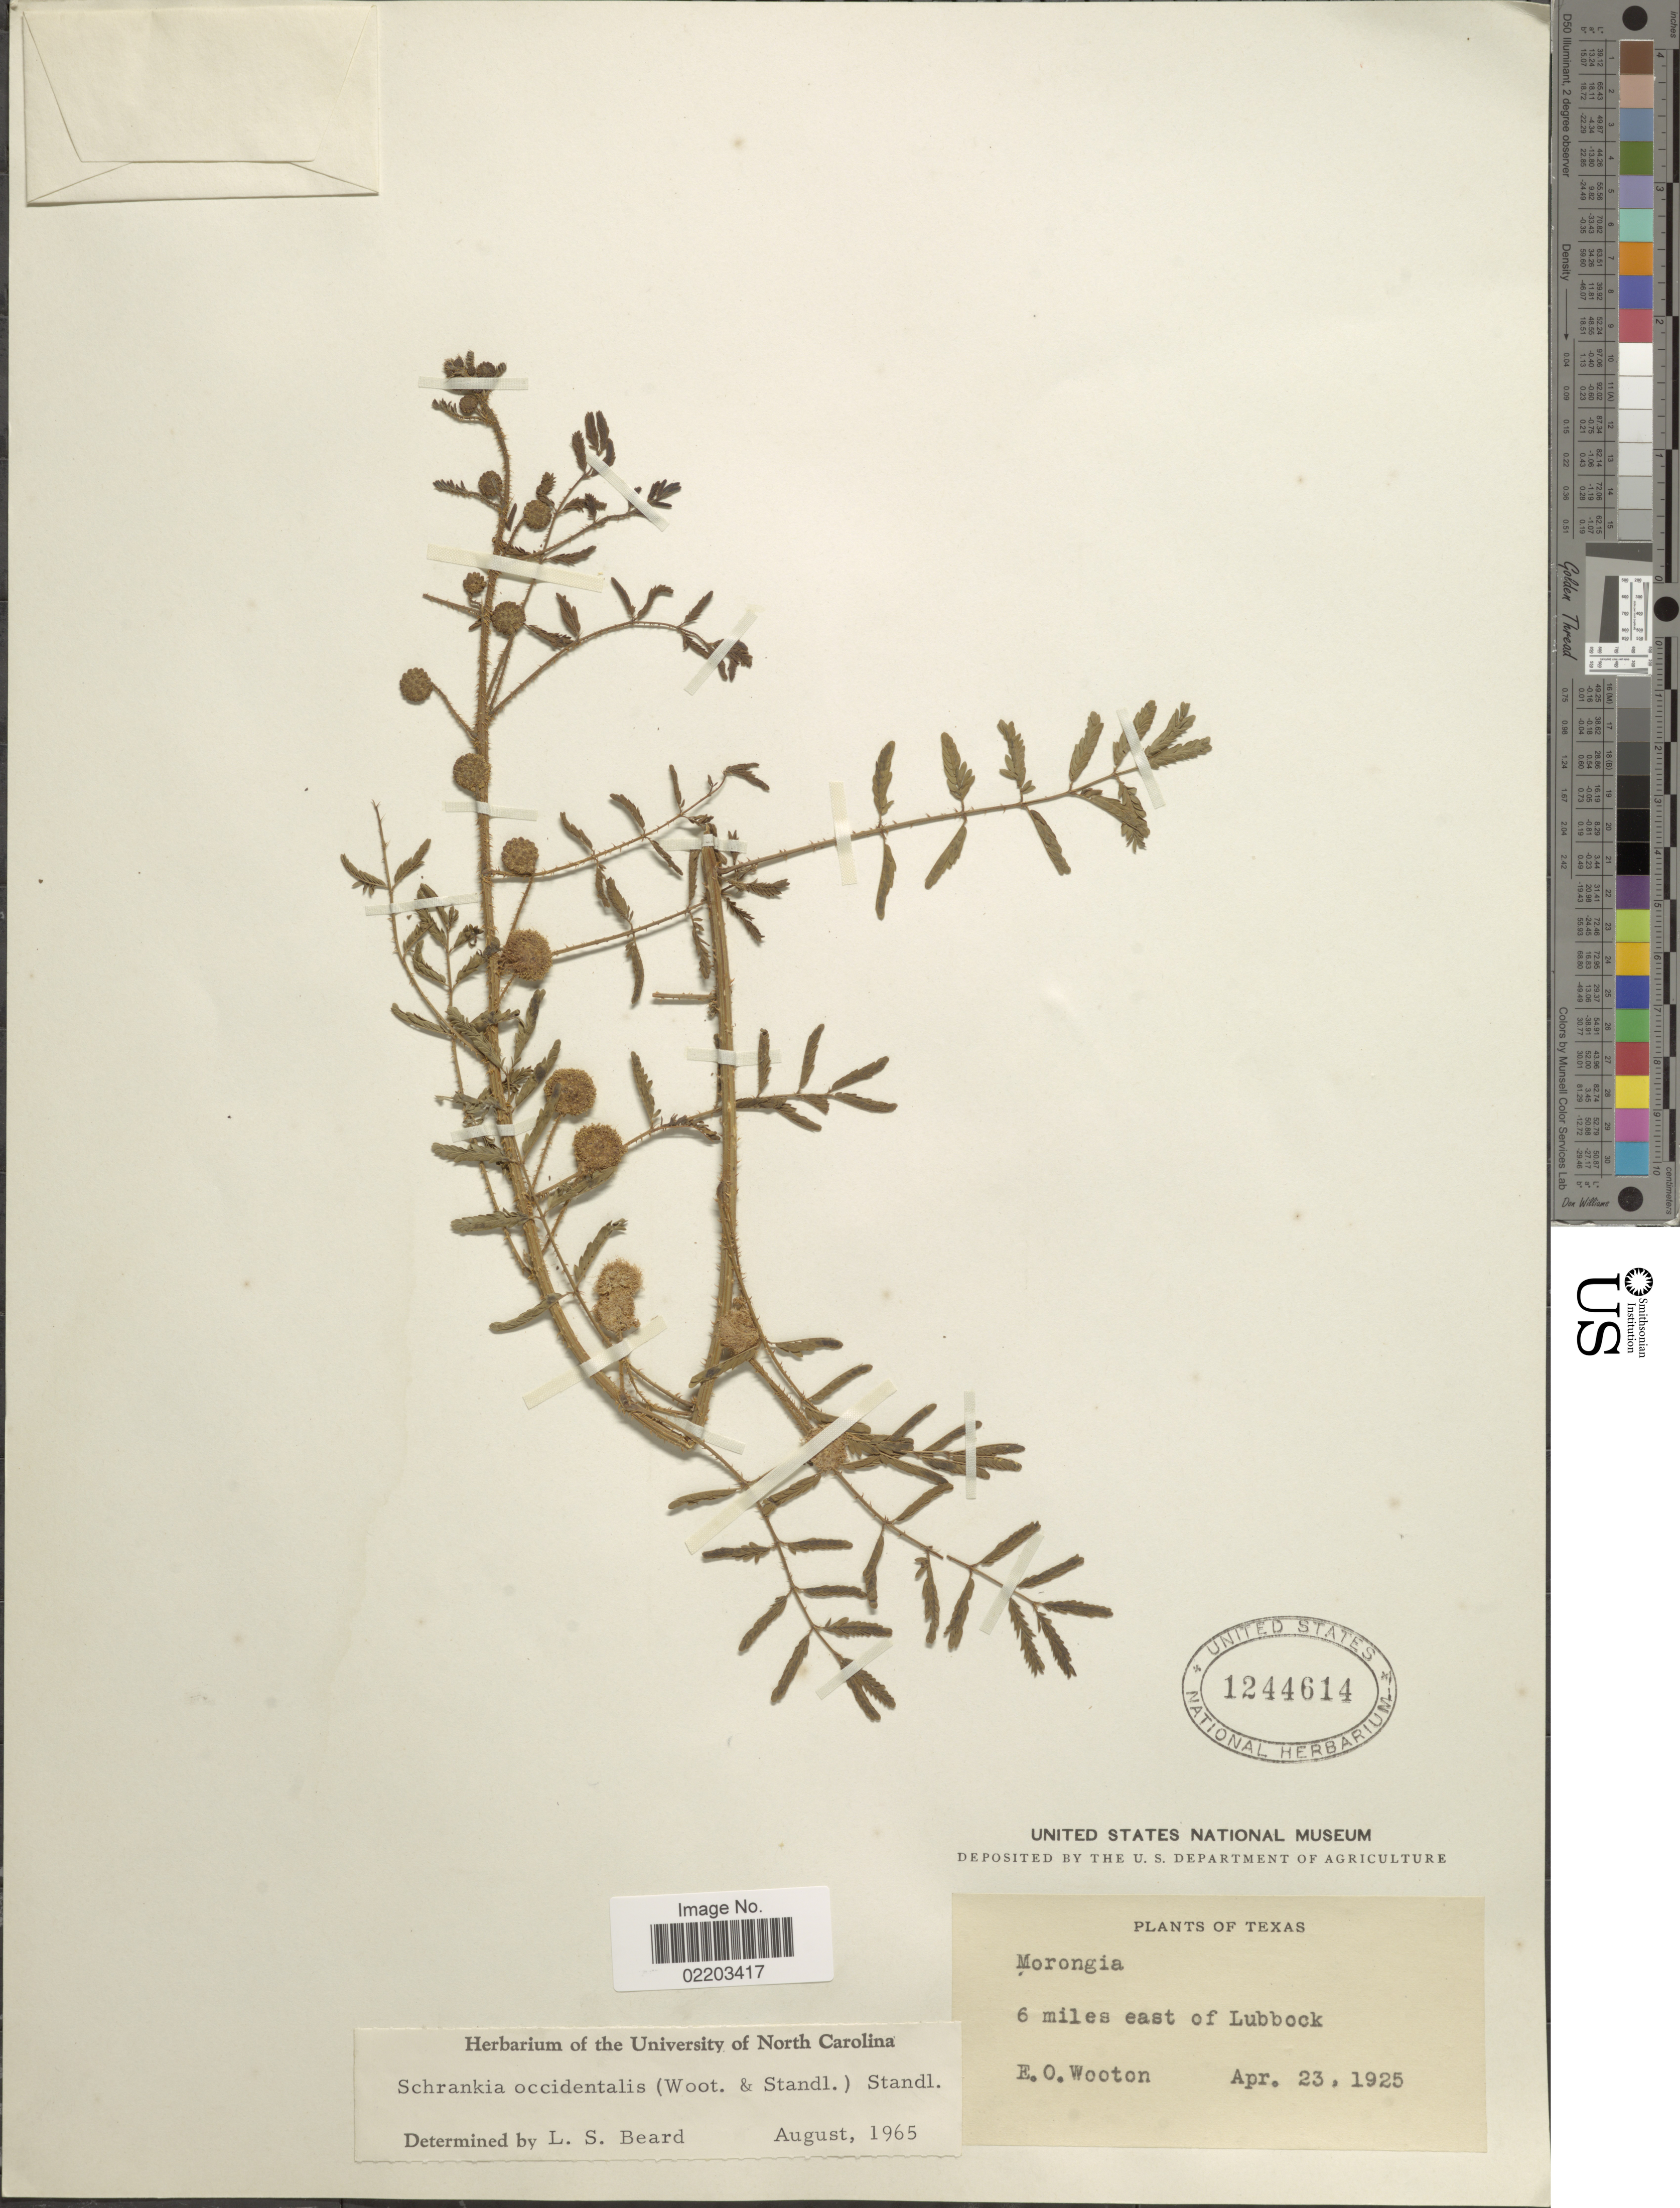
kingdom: Plantae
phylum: Tracheophyta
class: Magnoliopsida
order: Fabales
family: Fabaceae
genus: Mimosa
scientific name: Mimosa rupertiana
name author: B.L. Turner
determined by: Strong, M. T., (US), Smithsonian Institution - National Museum of Natural History (UNITED STATES)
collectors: E. O. Wooton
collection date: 1925-04-23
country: United States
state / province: Texas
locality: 6 miles east of Lubbock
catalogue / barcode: US 1244614